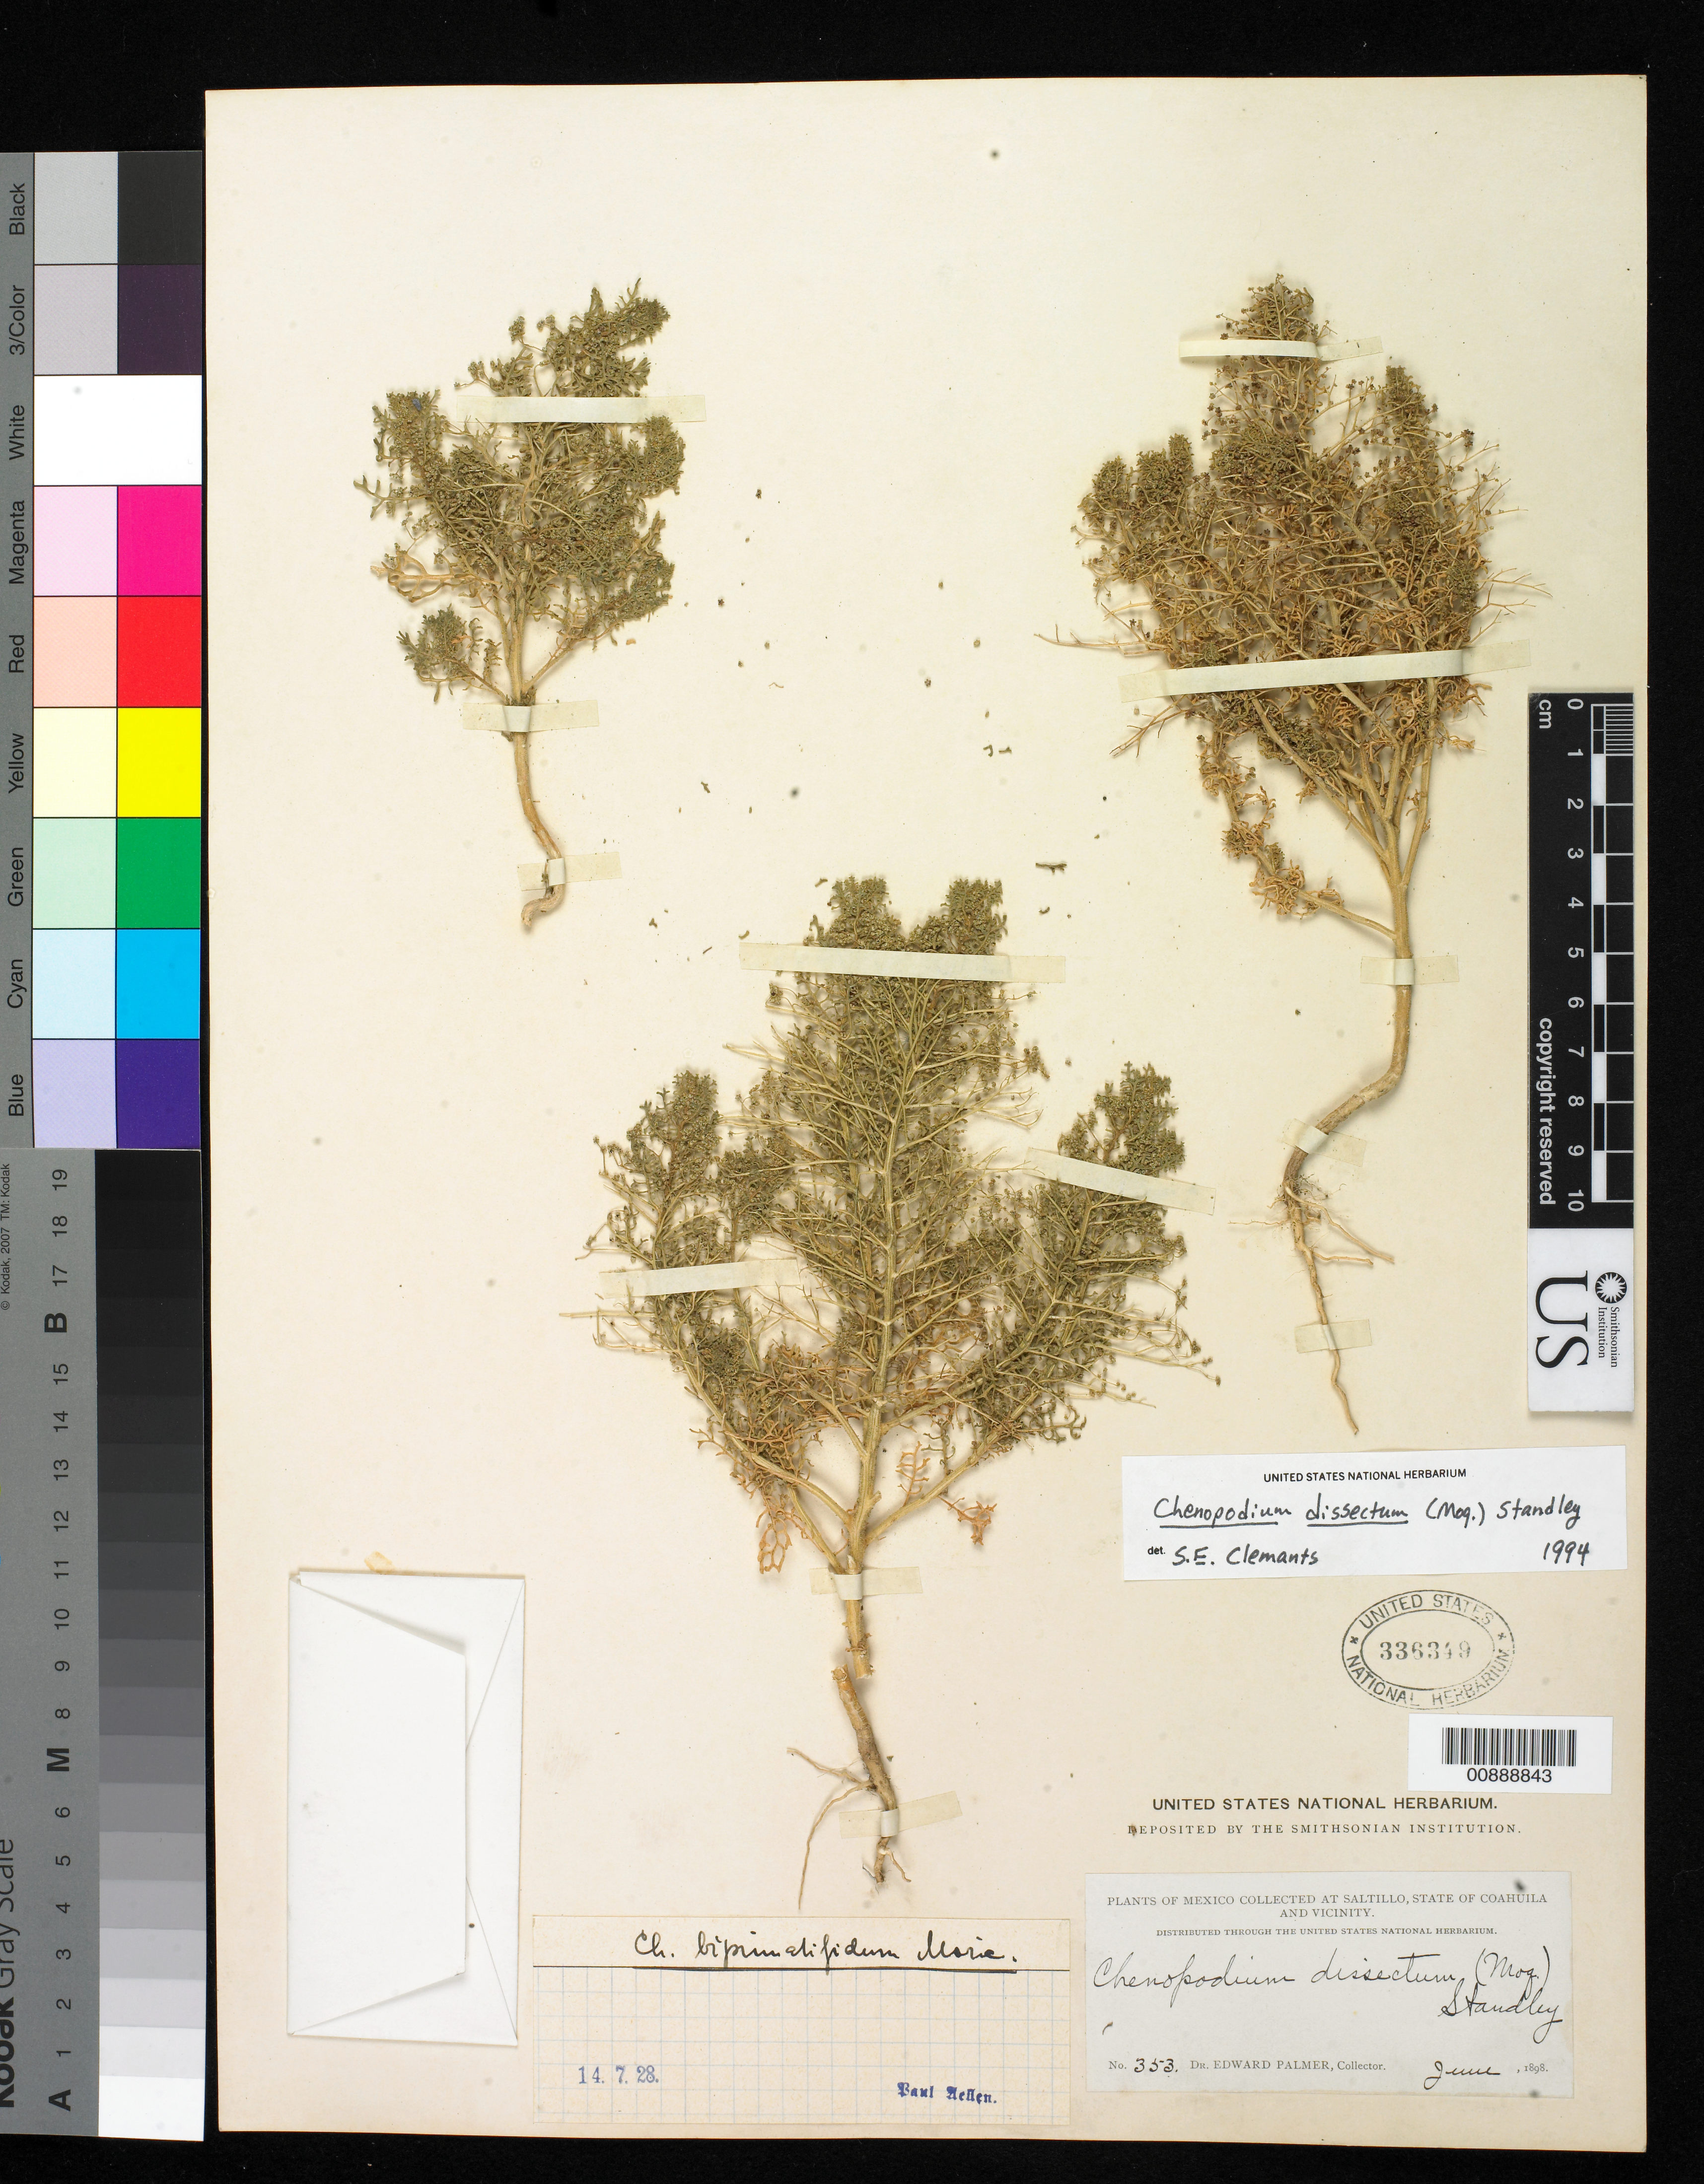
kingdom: Plantae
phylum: Tracheophyta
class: Magnoliopsida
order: Caryophyllales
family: Amaranthaceae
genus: Chenopodium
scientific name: Chenopodium dissectum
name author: Standl.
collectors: E. Palmer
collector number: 353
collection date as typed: Jun 1898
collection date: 1898-06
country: Mexico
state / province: Coahuila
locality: Saltillo, Coahuila and vicinity.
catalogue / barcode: US 336349